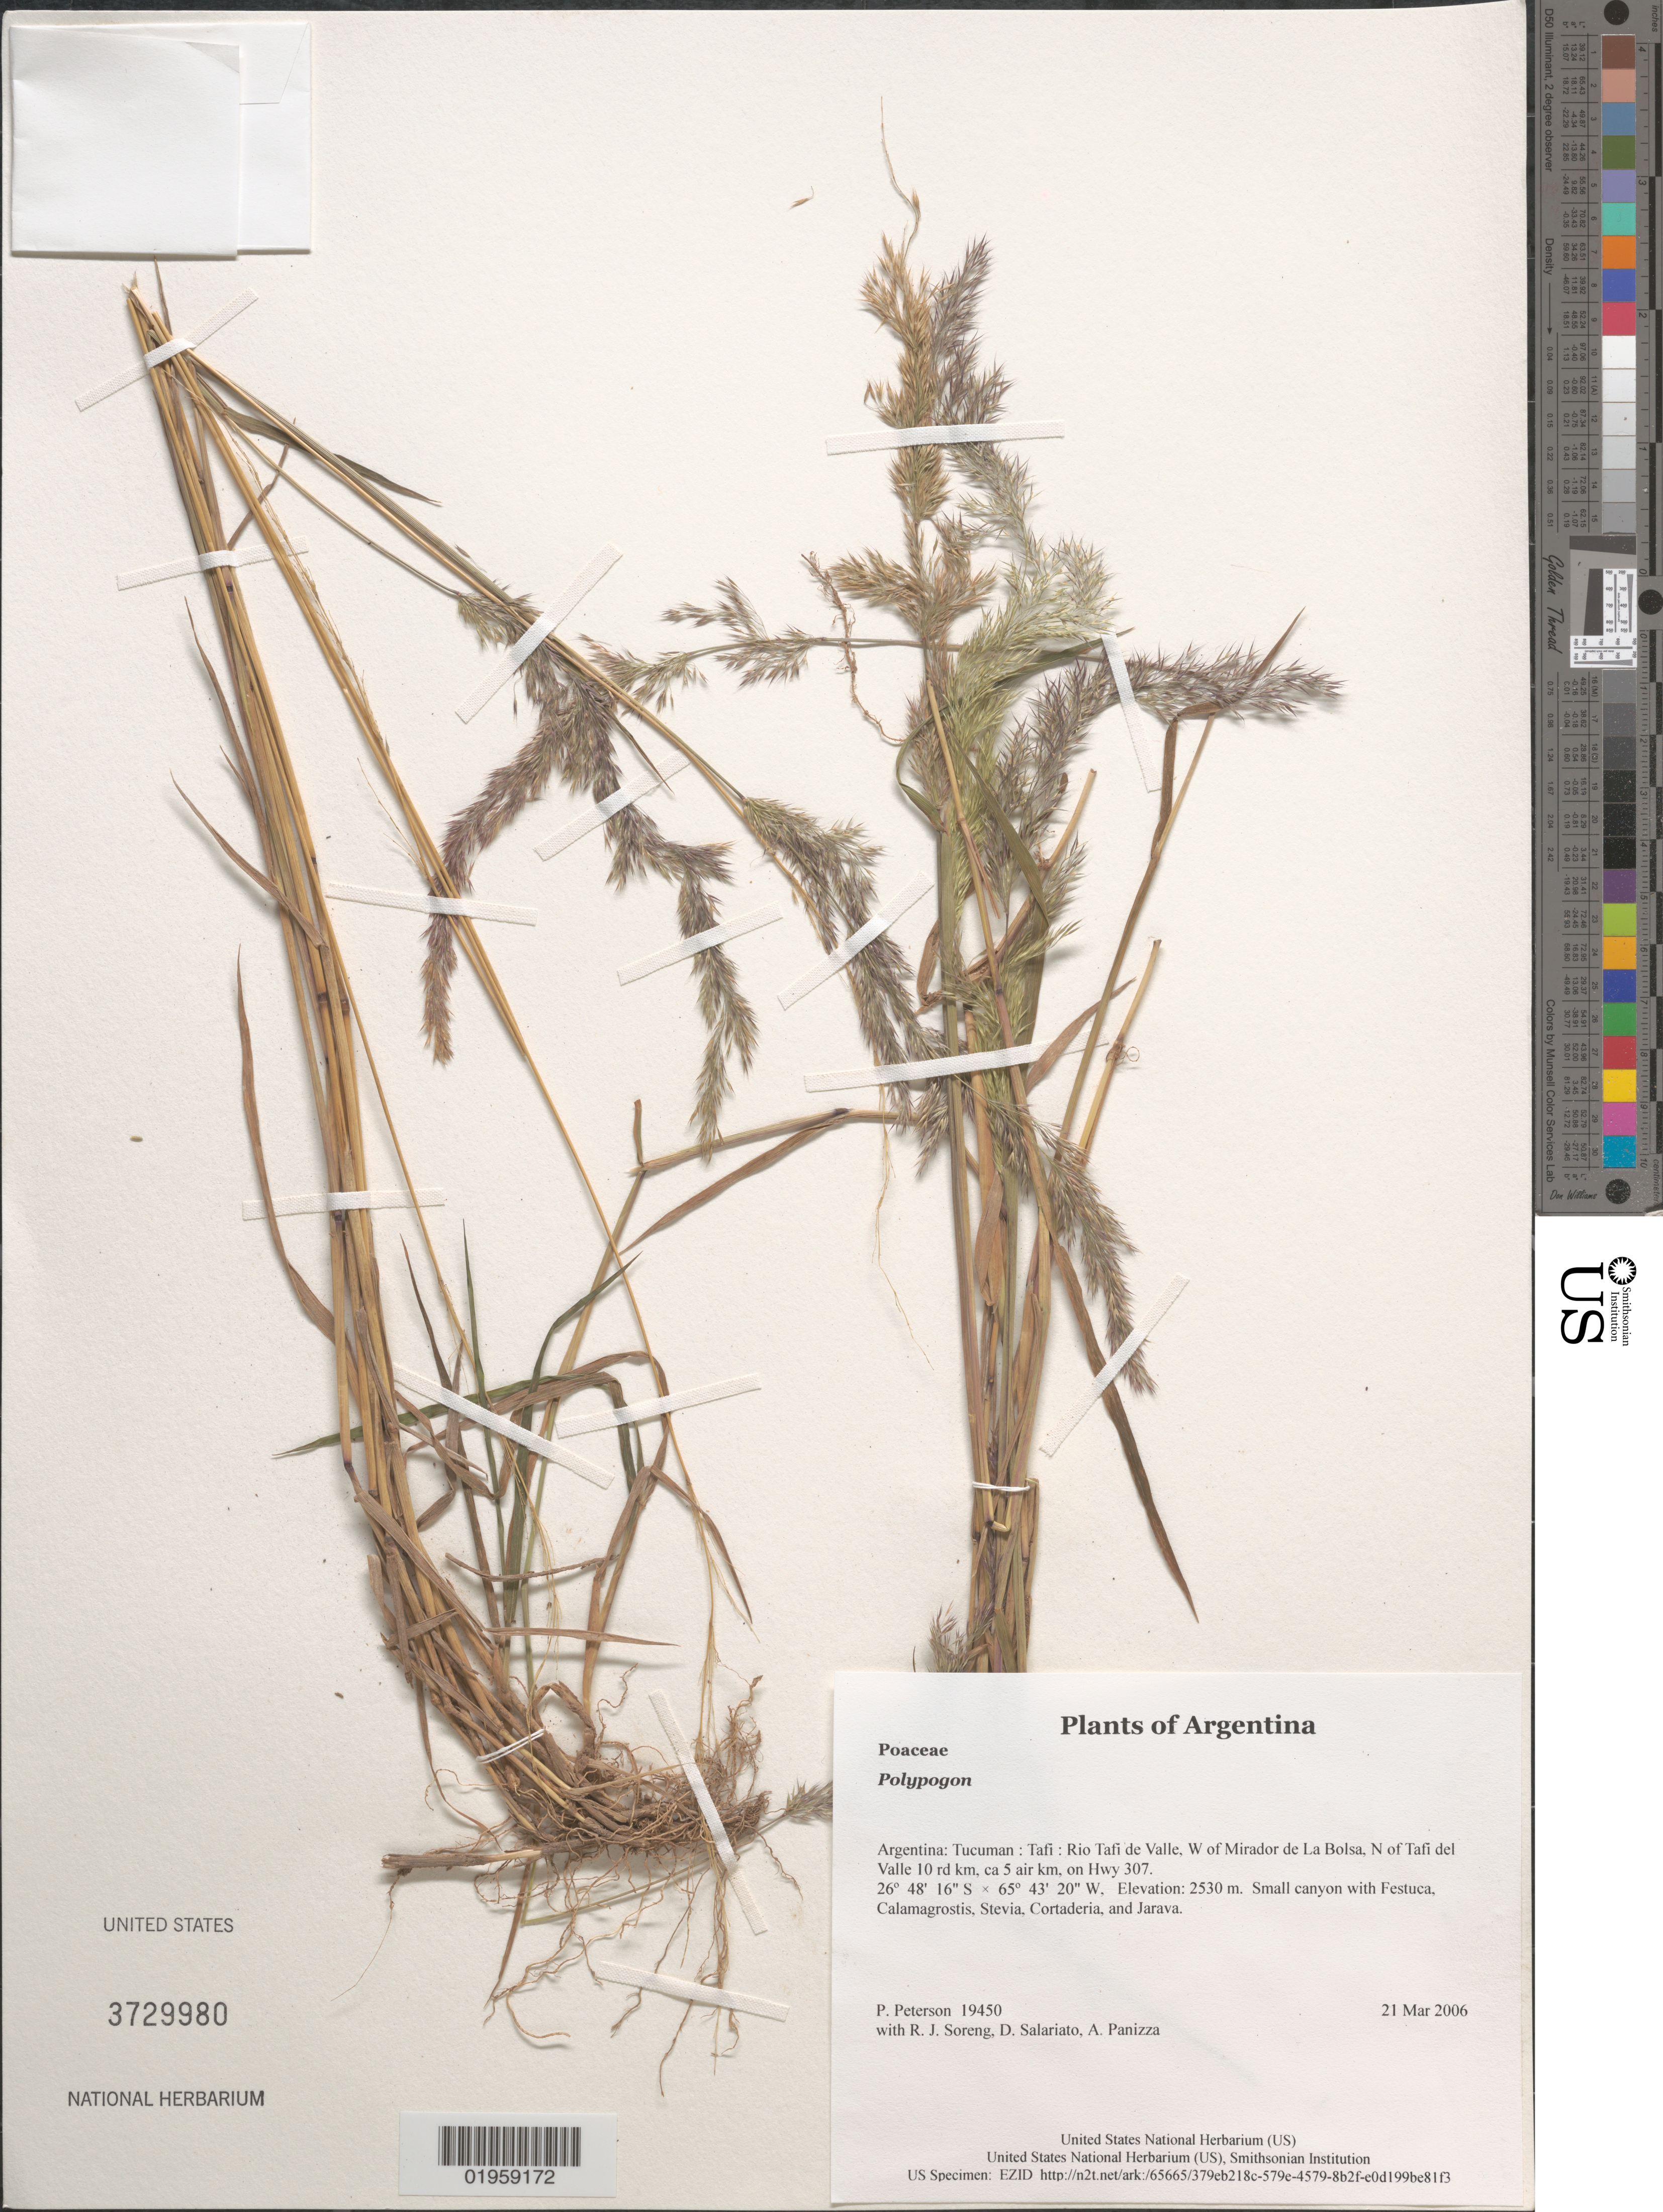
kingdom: Plantae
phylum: Tracheophyta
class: Liliopsida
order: Poales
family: Poaceae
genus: Polypogon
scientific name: Polypogon sp.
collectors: P. M. Peterson, R. J. Soreng, D. Salariato & A. Panizza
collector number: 19450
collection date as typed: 21 Mar 2006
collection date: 2006-03-21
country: Argentina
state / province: Tucuman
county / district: Tafi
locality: Rio Tafi de Valle, W of Mirador de La Bolsa, N of Tafi del Valle 10 rd km, ca 5 air km, on Hwy 307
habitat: Small canyon with Festuca, Calamagrostis, Stevia, Cortaderia, and Jarava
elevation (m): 2530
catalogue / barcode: US 3729980